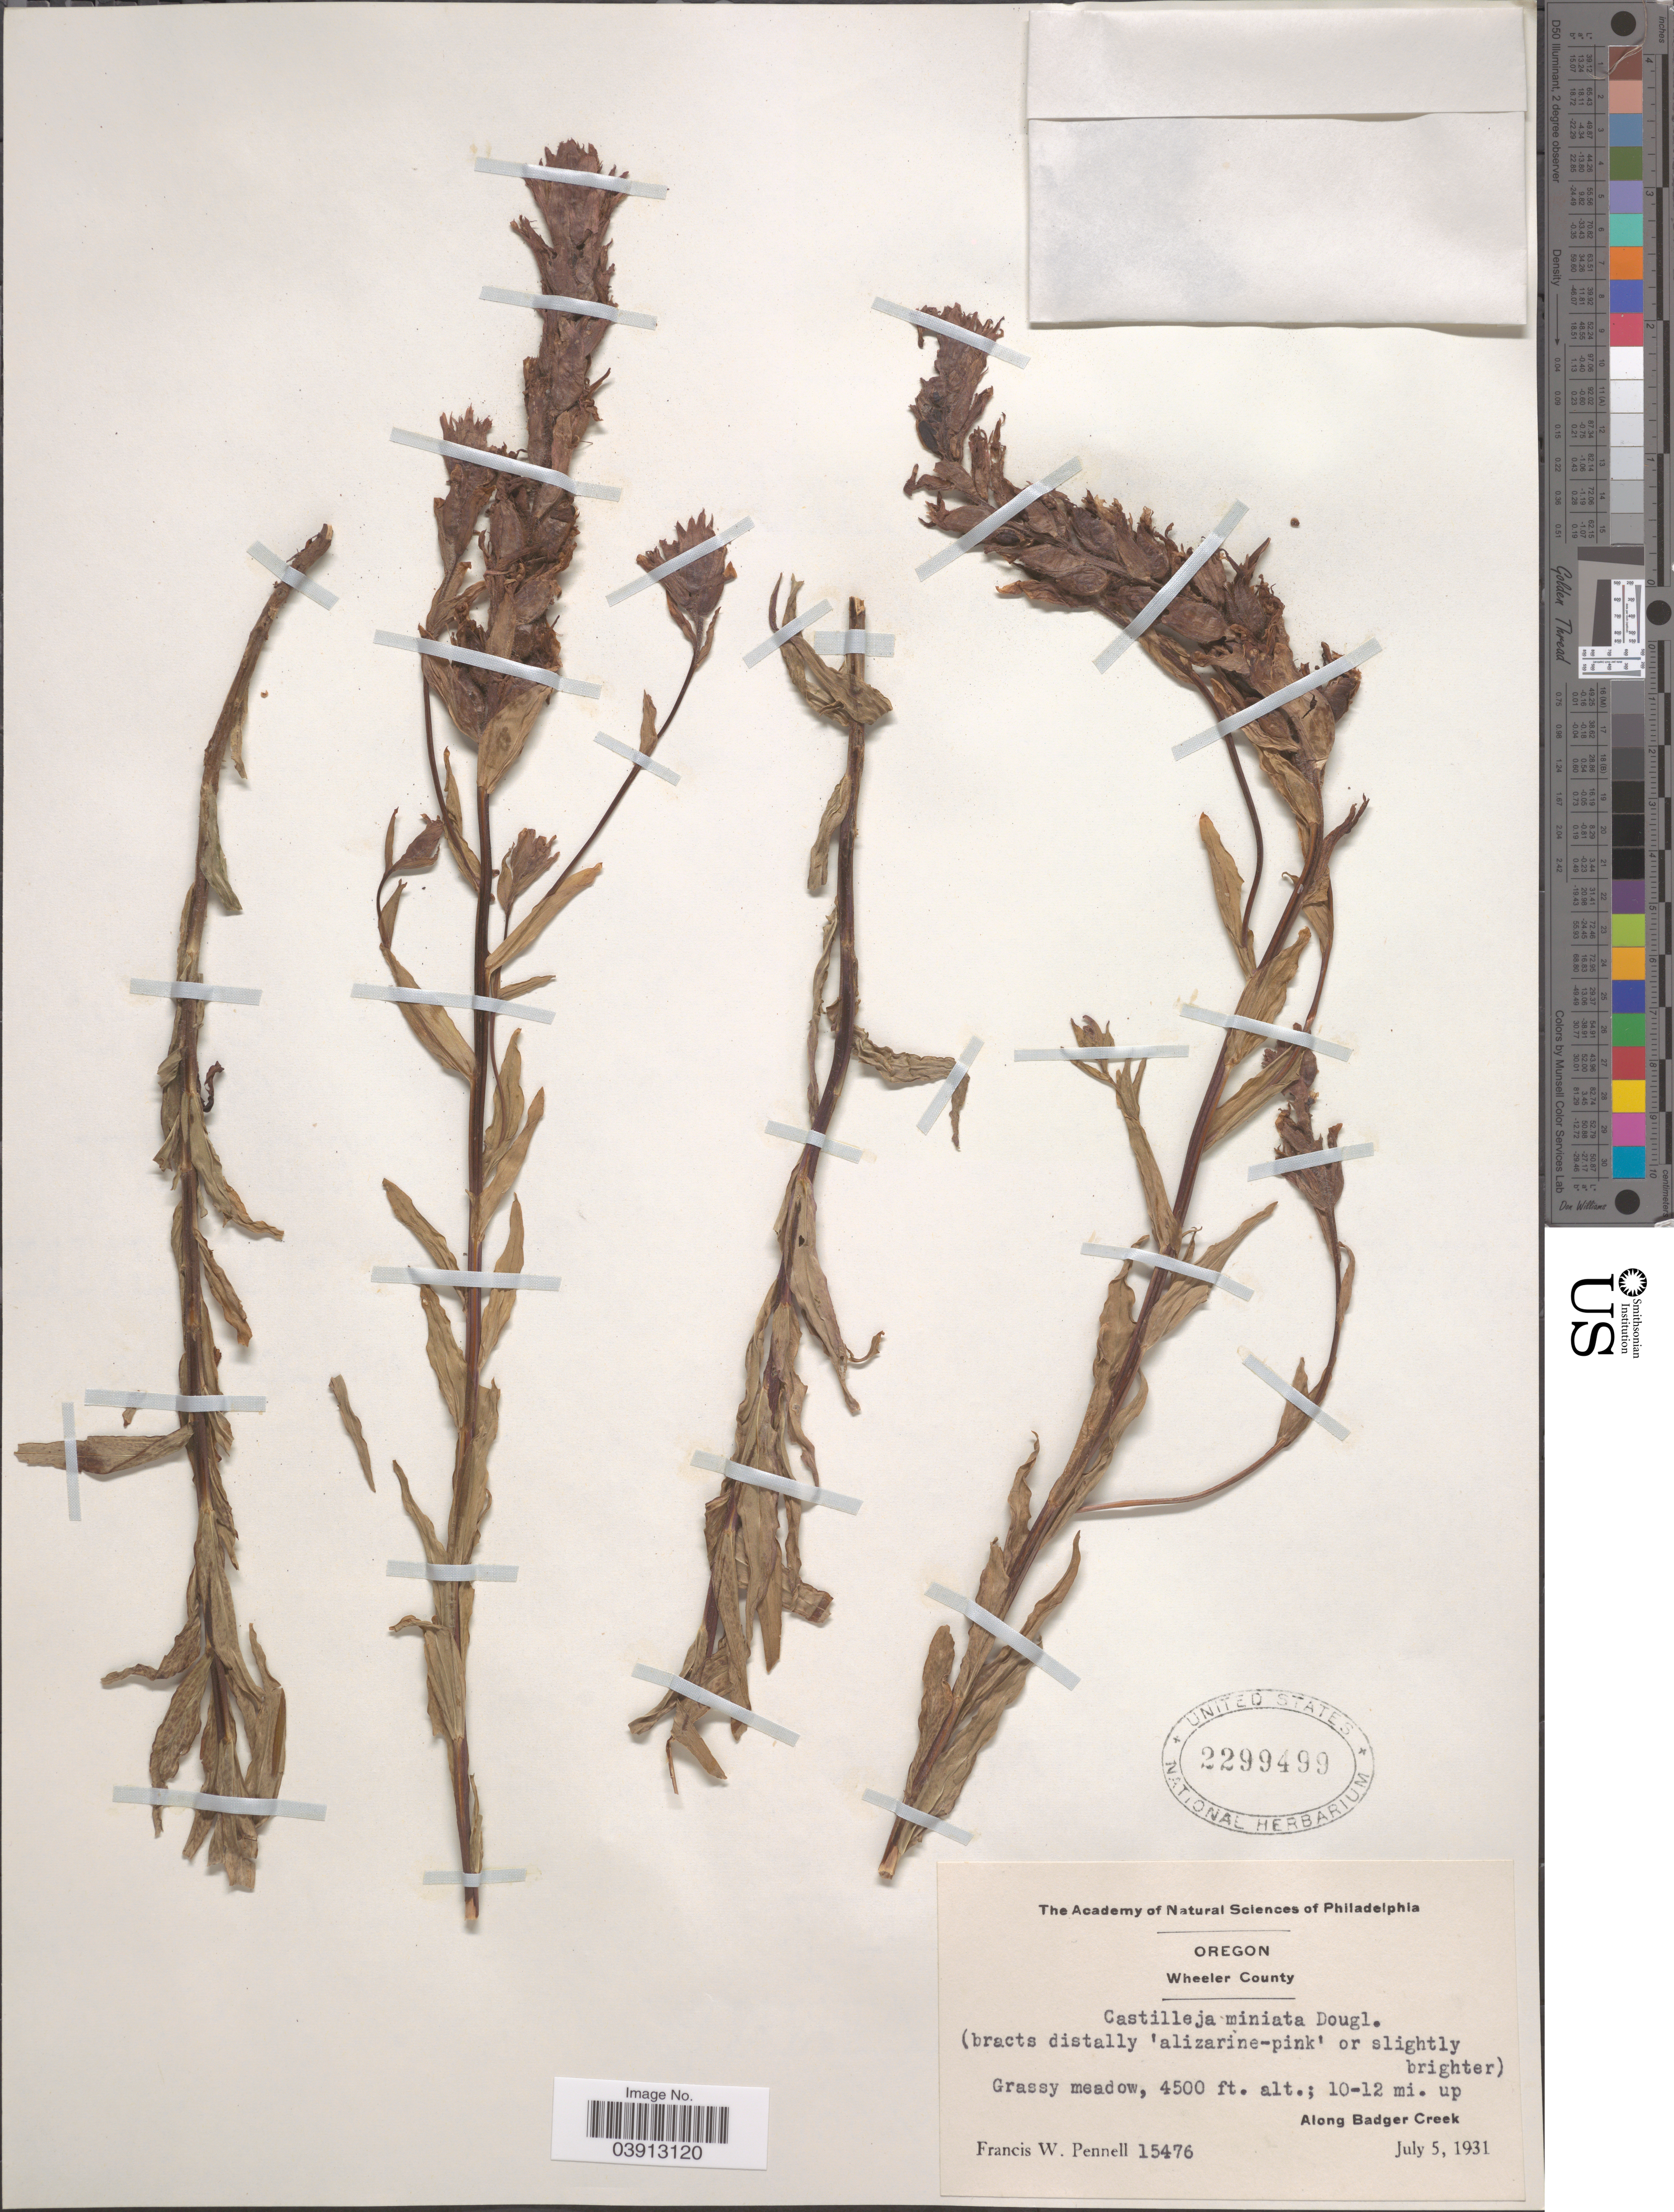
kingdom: Plantae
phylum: Tracheophyta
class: Magnoliopsida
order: Lamiales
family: Orobanchaceae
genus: Castilleja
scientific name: Castilleja miniata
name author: Douglas ex Hook.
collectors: F. W. Pennell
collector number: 15476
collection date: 1931-07-05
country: United States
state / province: Oregon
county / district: Wheeler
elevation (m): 1372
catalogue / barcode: US 2299499